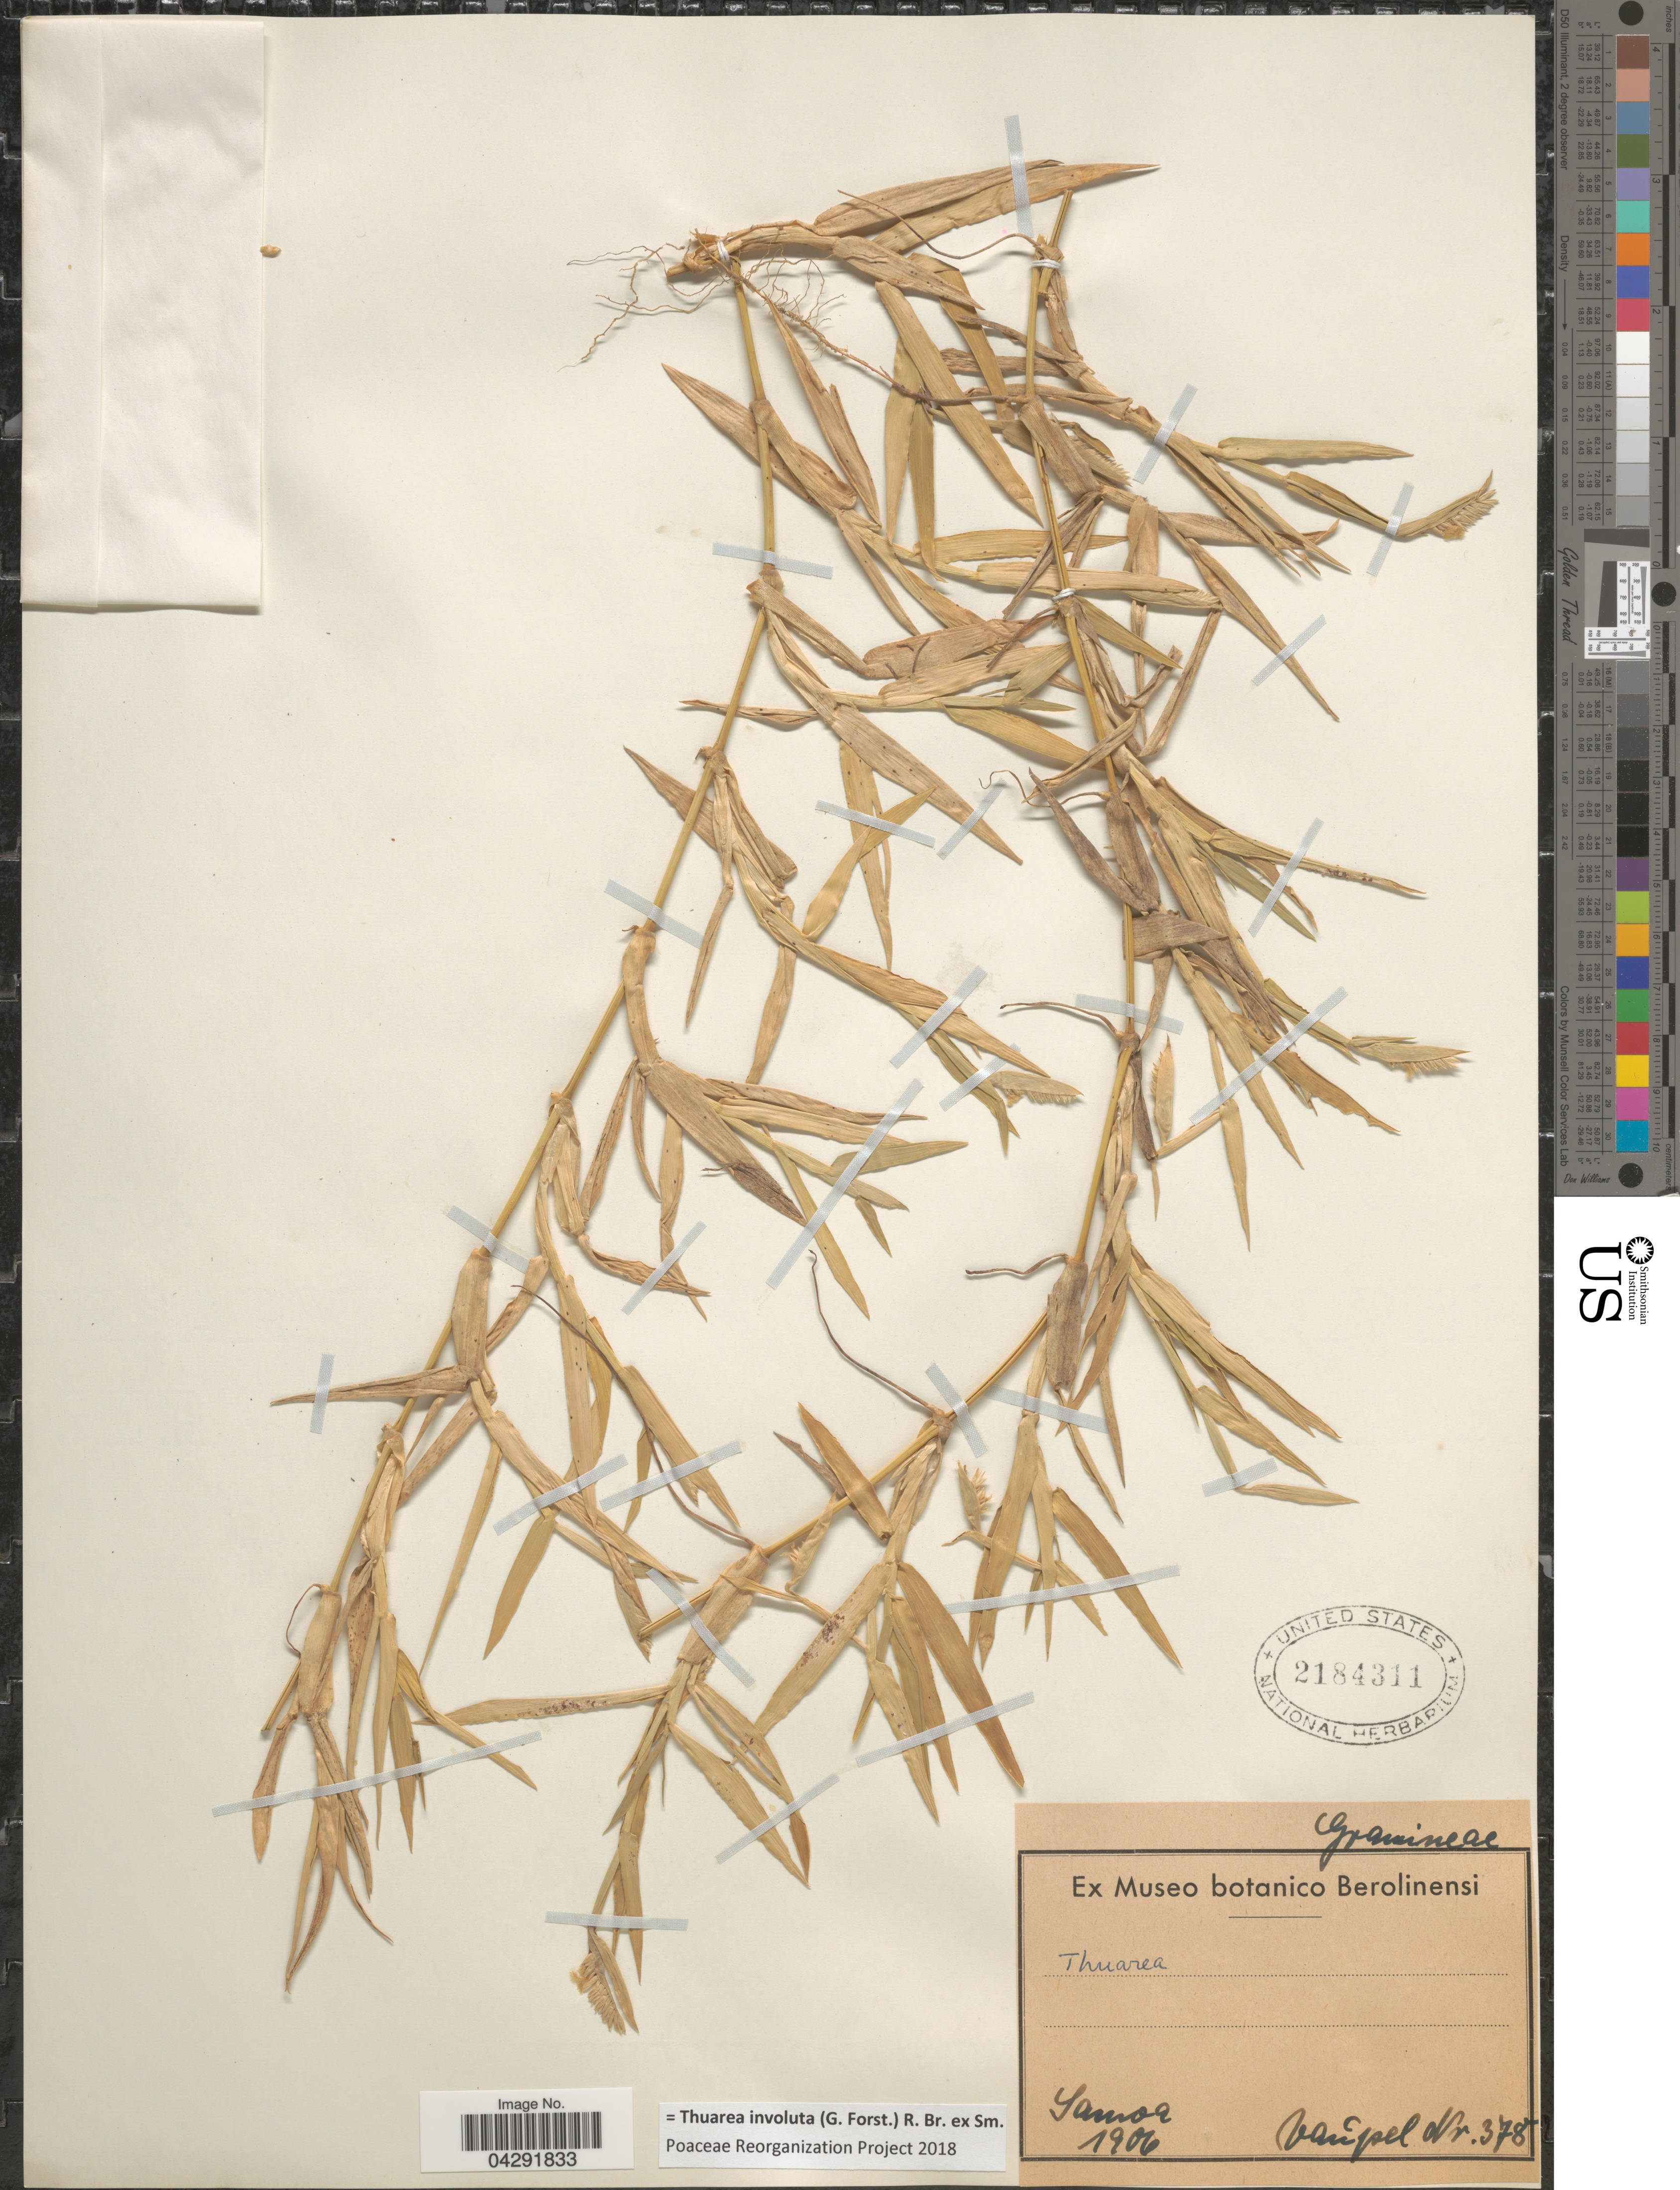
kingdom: Plantae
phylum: Tracheophyta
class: Liliopsida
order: Poales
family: Poaceae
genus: Thuarea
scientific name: Thuarea involuta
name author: (G. Forst.) R. Br. ex Sm.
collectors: Vaupel, --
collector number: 378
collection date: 1906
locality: Samoa.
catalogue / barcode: US 2184311